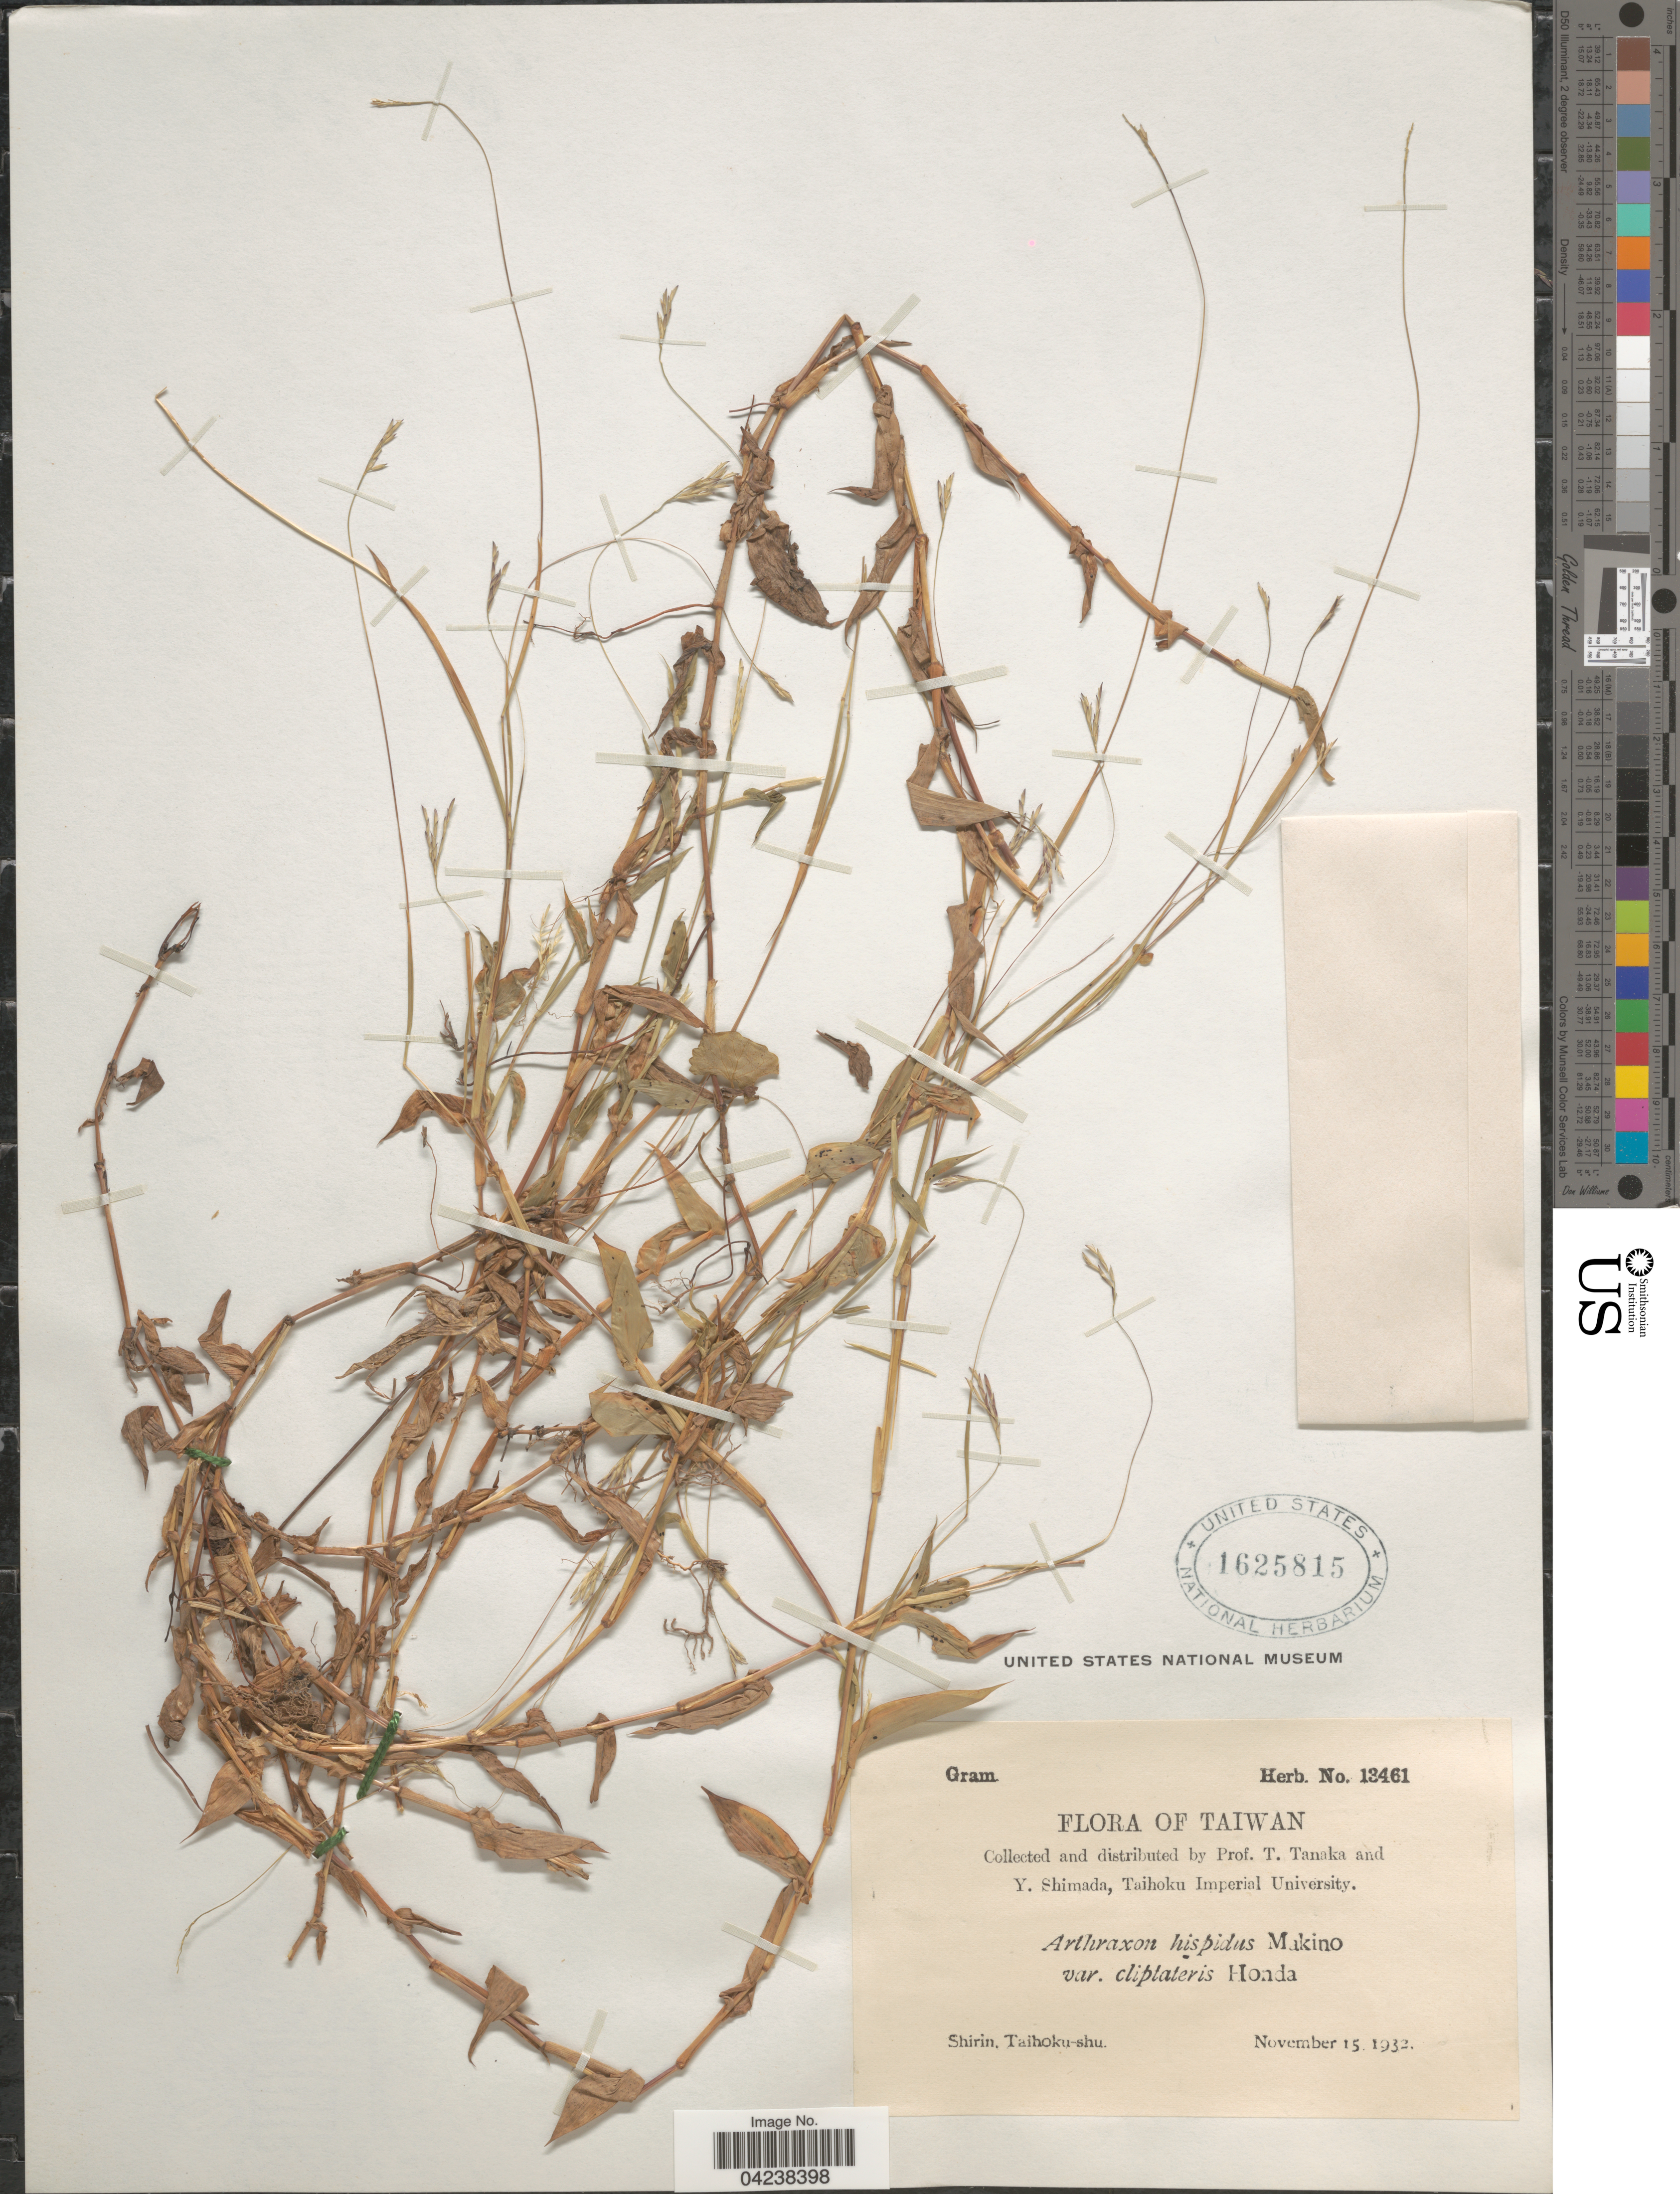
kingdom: Plantae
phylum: Tracheophyta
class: Liliopsida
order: Poales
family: Poaceae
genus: Arthraxon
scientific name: Arthraxon hispidus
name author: (Thunb.) Makino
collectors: T. Tanaka & Y. Shimada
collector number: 13461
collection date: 1932-11-15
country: Taiwan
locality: Shirin, Taihoku-shu.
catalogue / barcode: US 1625815